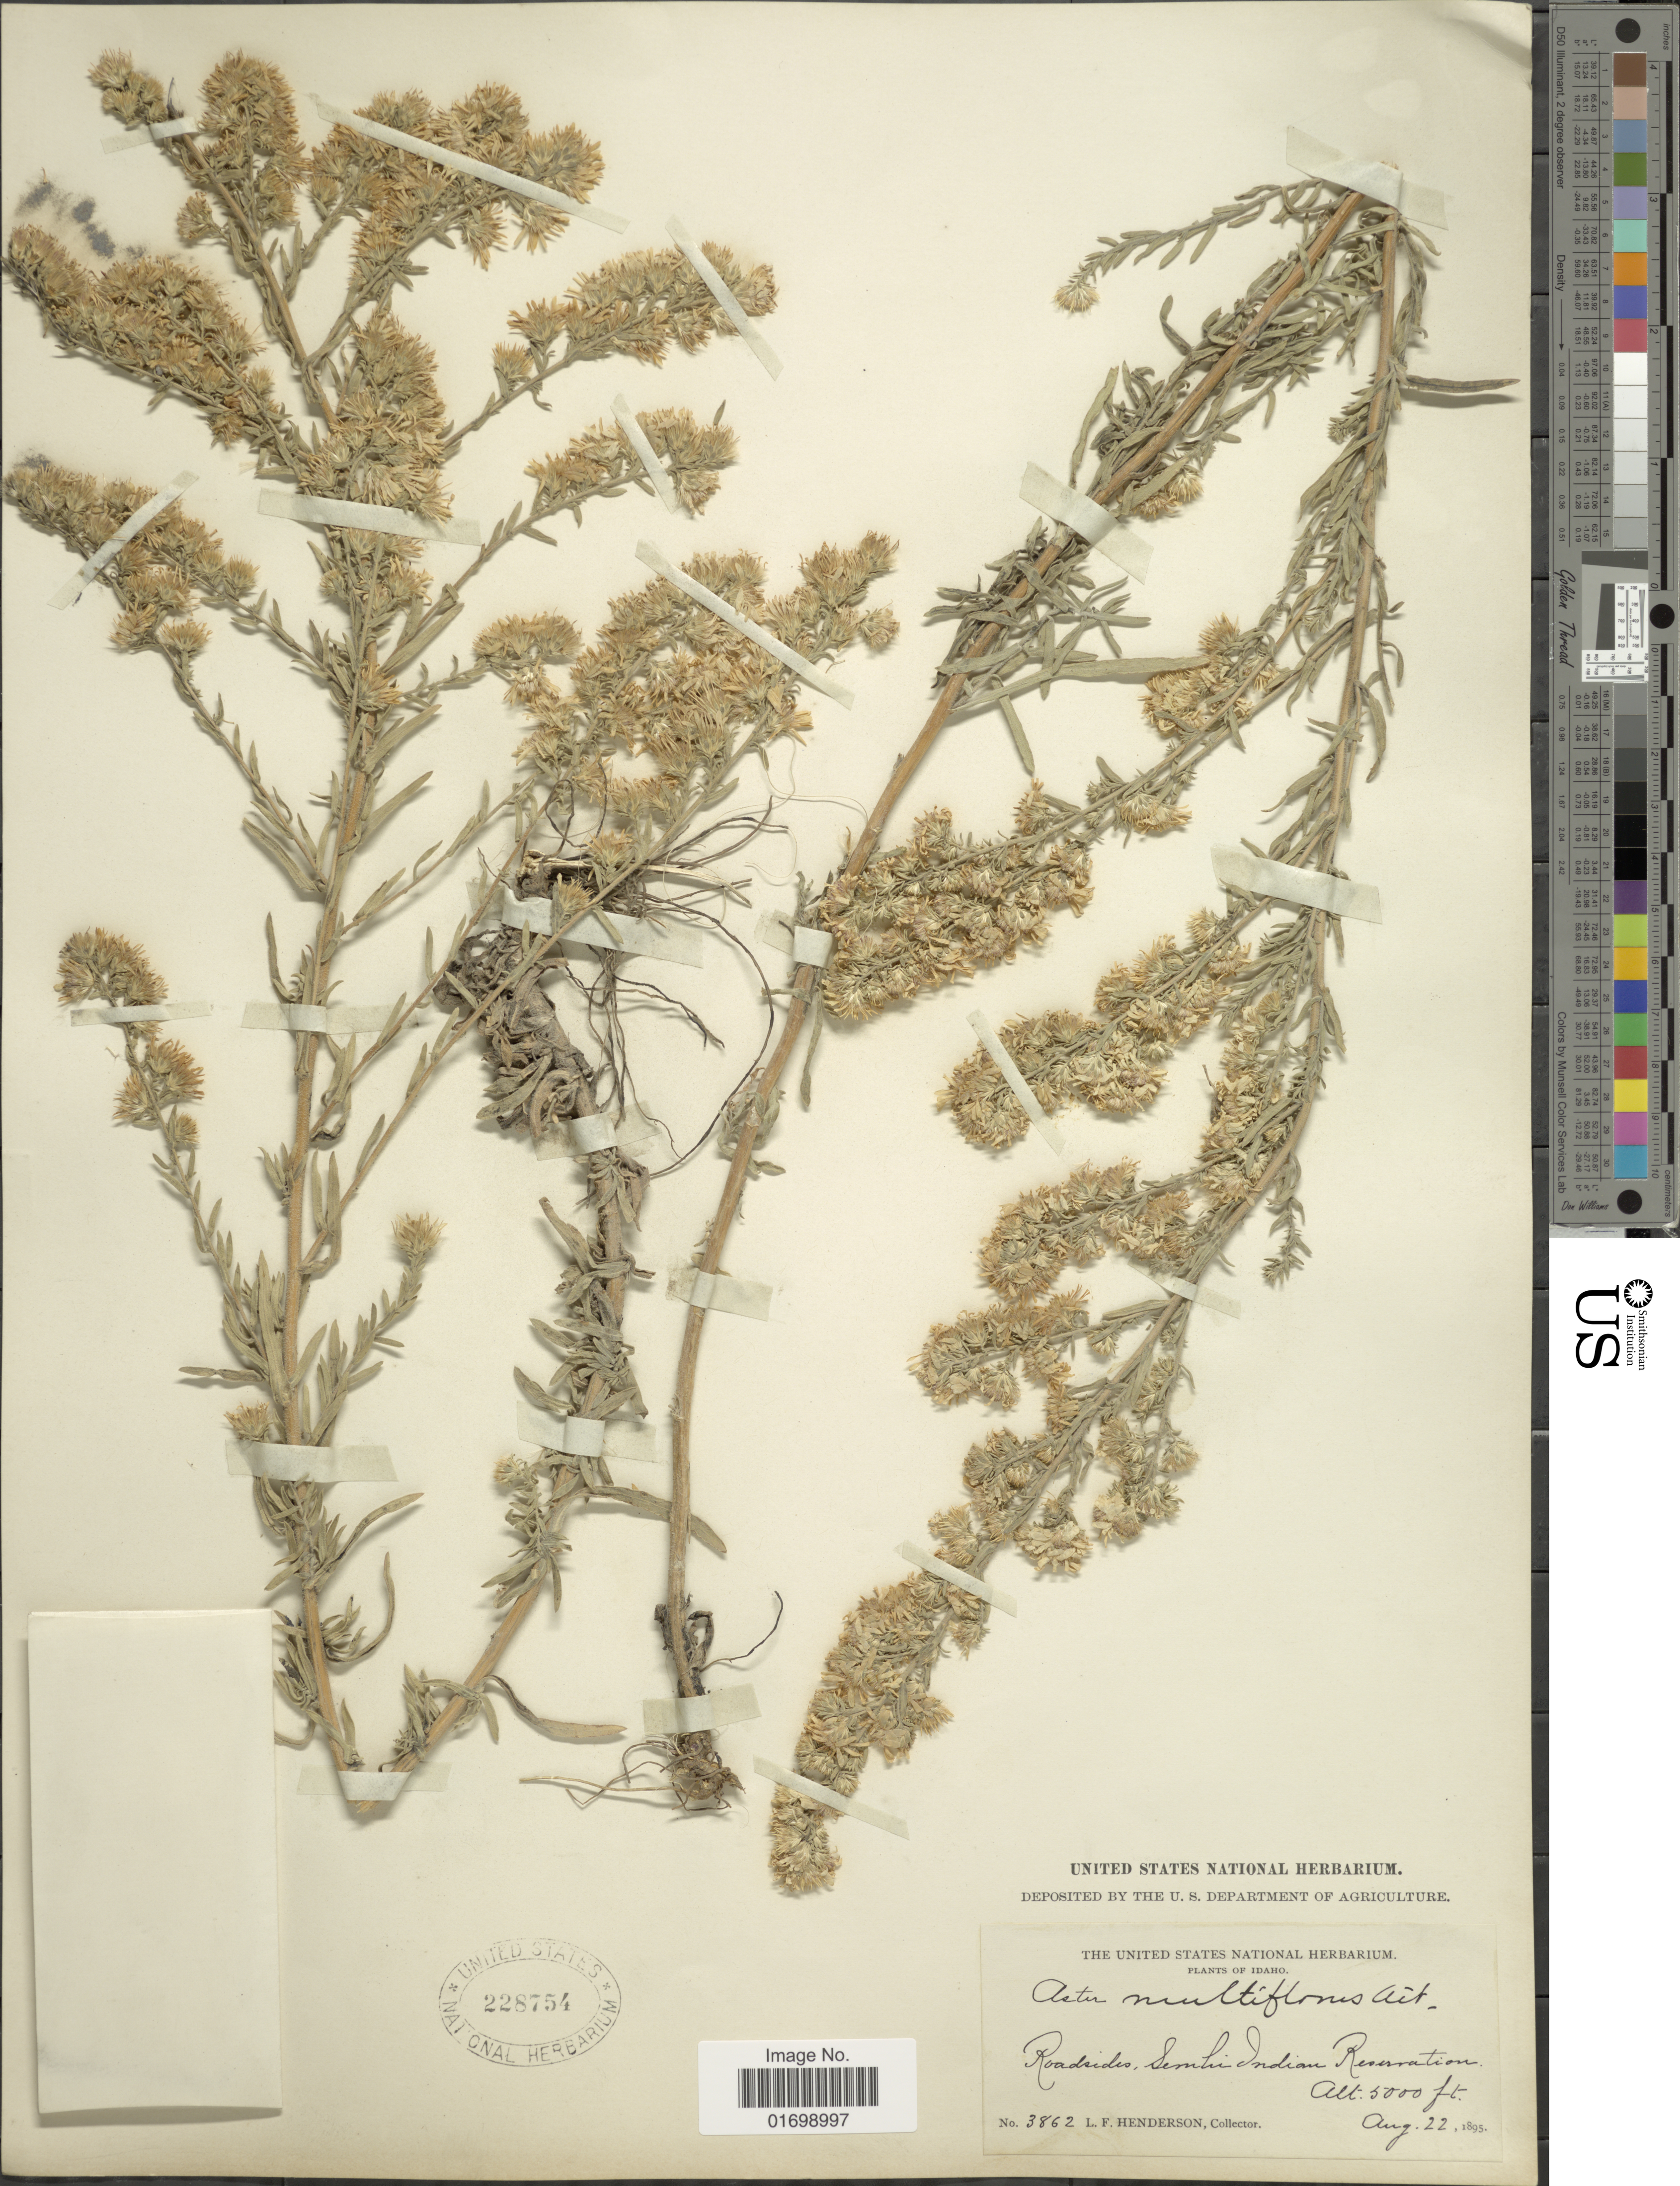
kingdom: Plantae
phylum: Tracheophyta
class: Magnoliopsida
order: Asterales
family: Asteraceae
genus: Symphyotrichum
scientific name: Symphyotrichum ericoides var. prostratum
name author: (Kuntze) G.L. Nesom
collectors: L. Henderson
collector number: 3862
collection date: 1895-08-22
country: United States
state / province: Idaho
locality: Roadsides, Lemhi Indian Reservation.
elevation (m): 1524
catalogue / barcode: US 228754